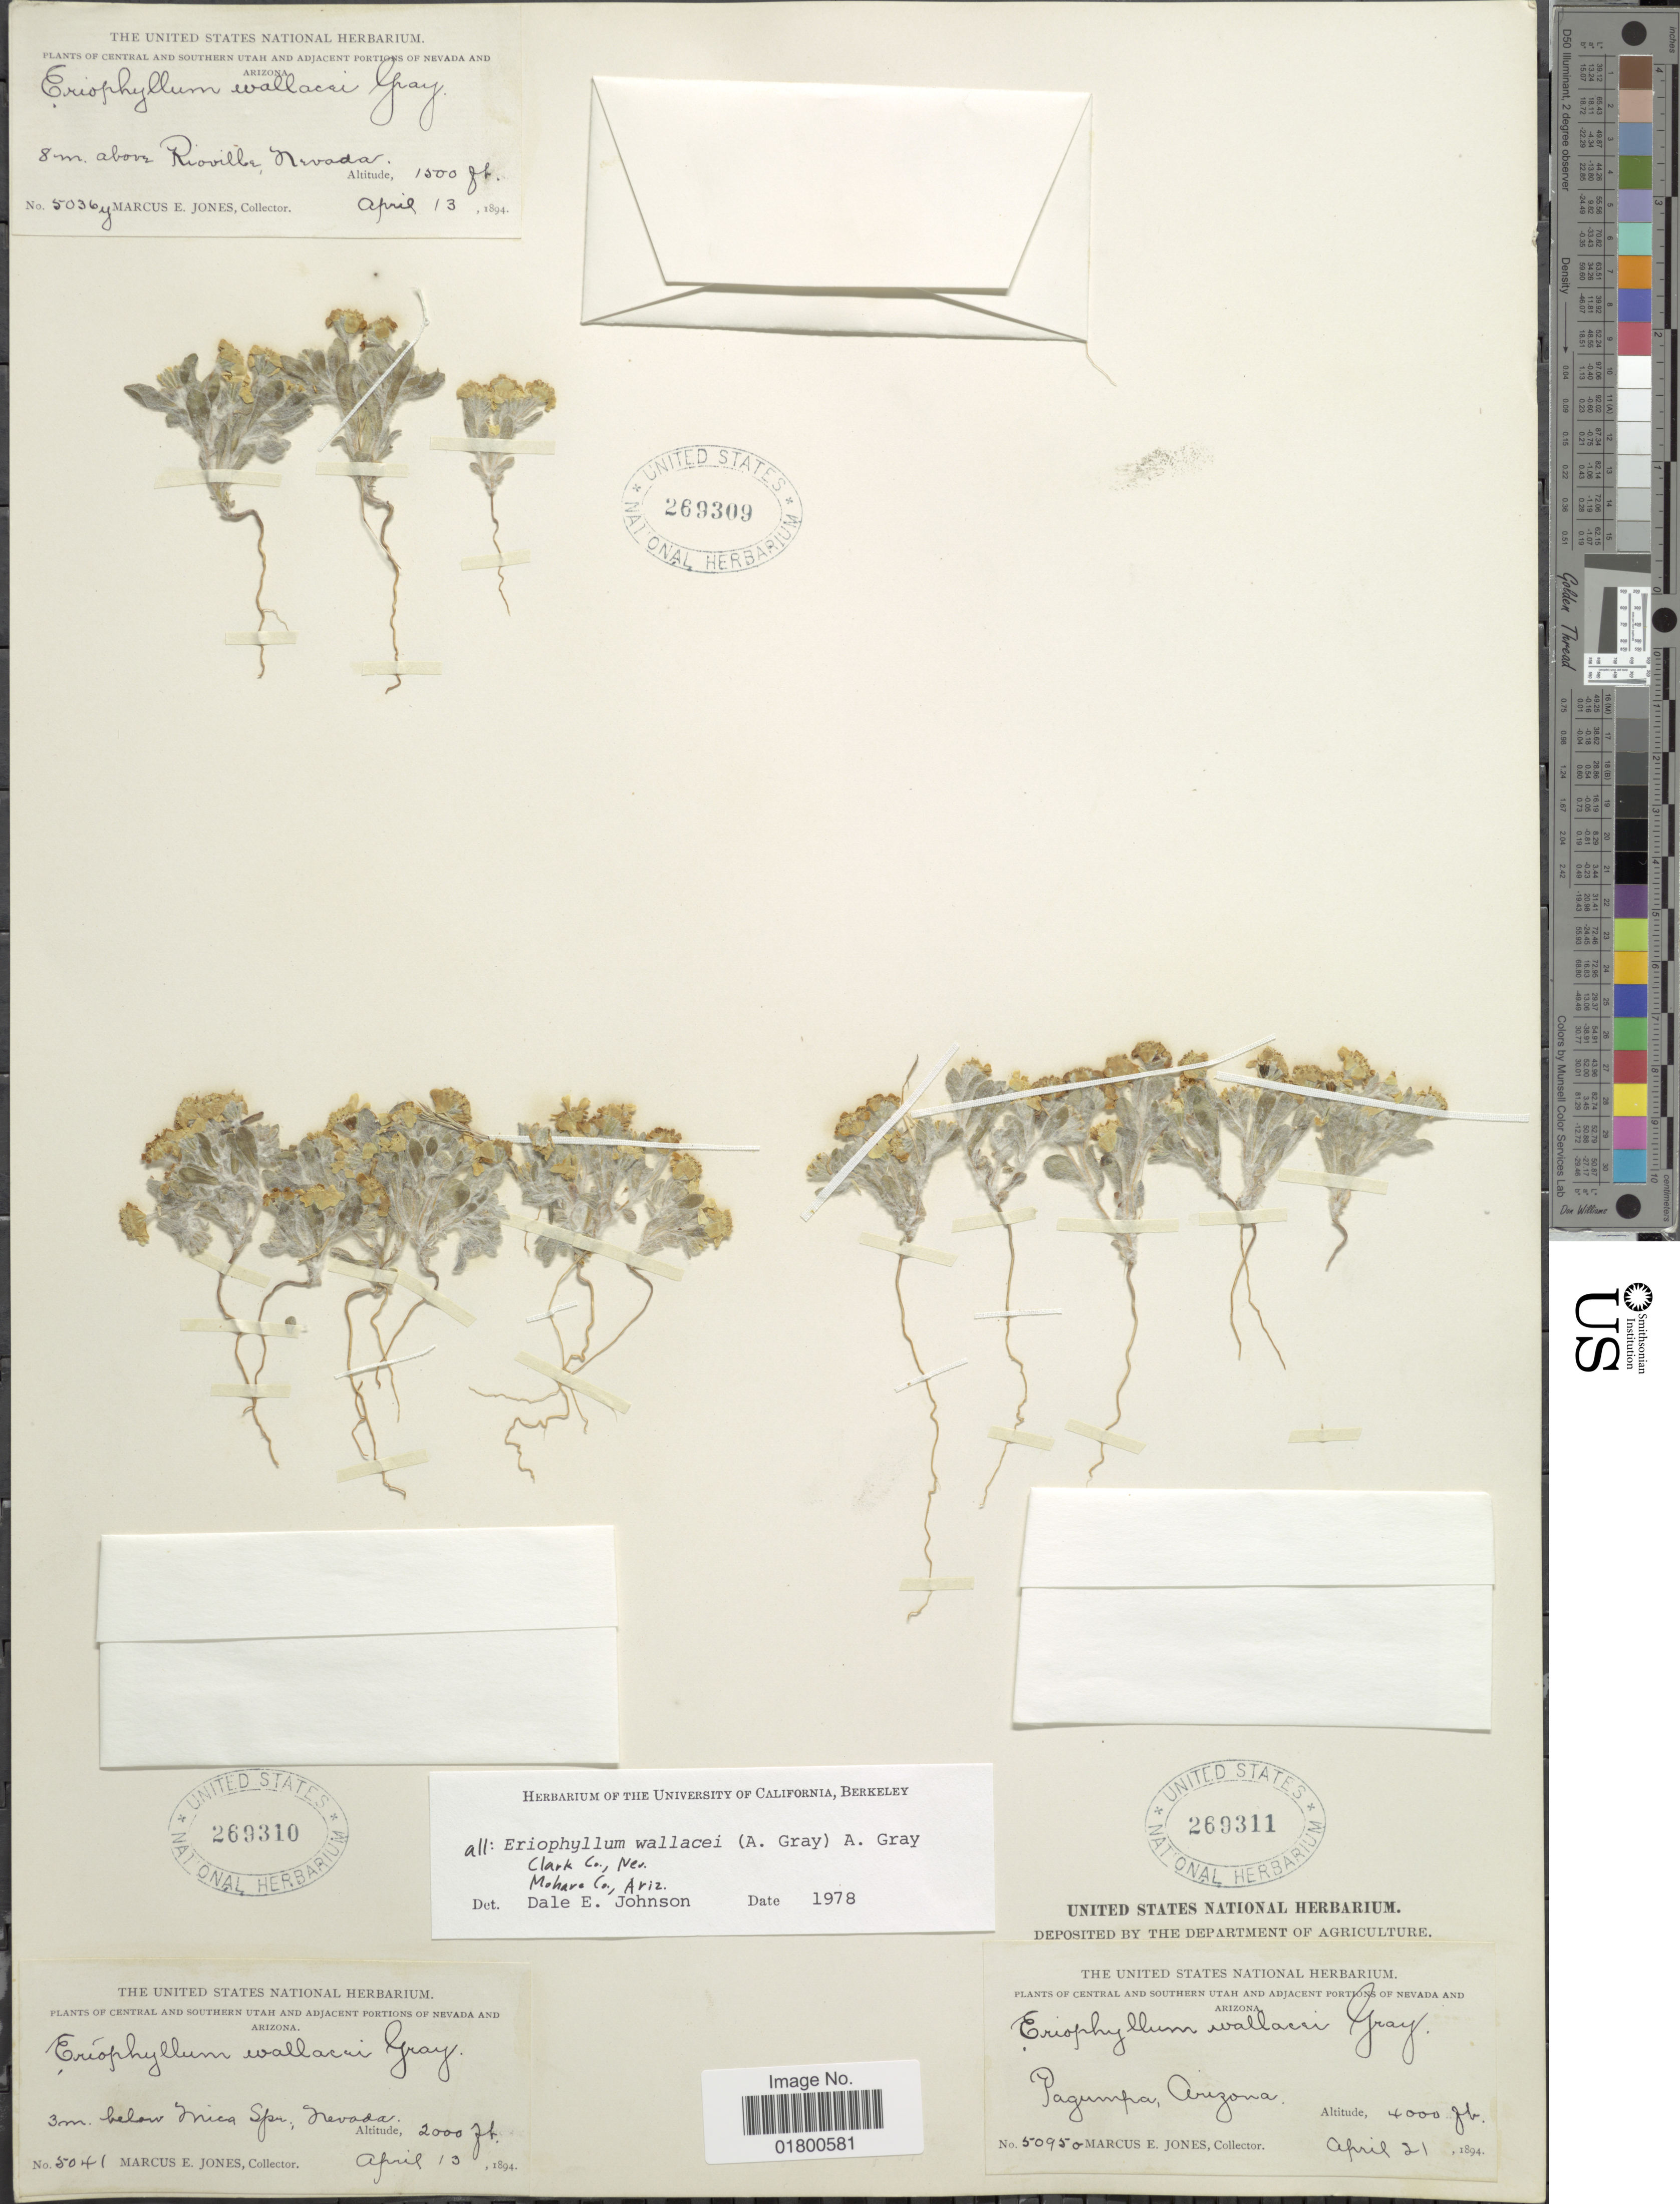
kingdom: Plantae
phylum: Tracheophyta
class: Magnoliopsida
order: Asterales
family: Asteraceae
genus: Eriophyllum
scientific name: Eriophyllum wallacei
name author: (A. Gray) A. Gray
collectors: M. E. Jones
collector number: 5095o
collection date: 1894-04-21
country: United States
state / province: Arizona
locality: Pagumpa, Arizona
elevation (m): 1219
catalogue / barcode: US 269311-2